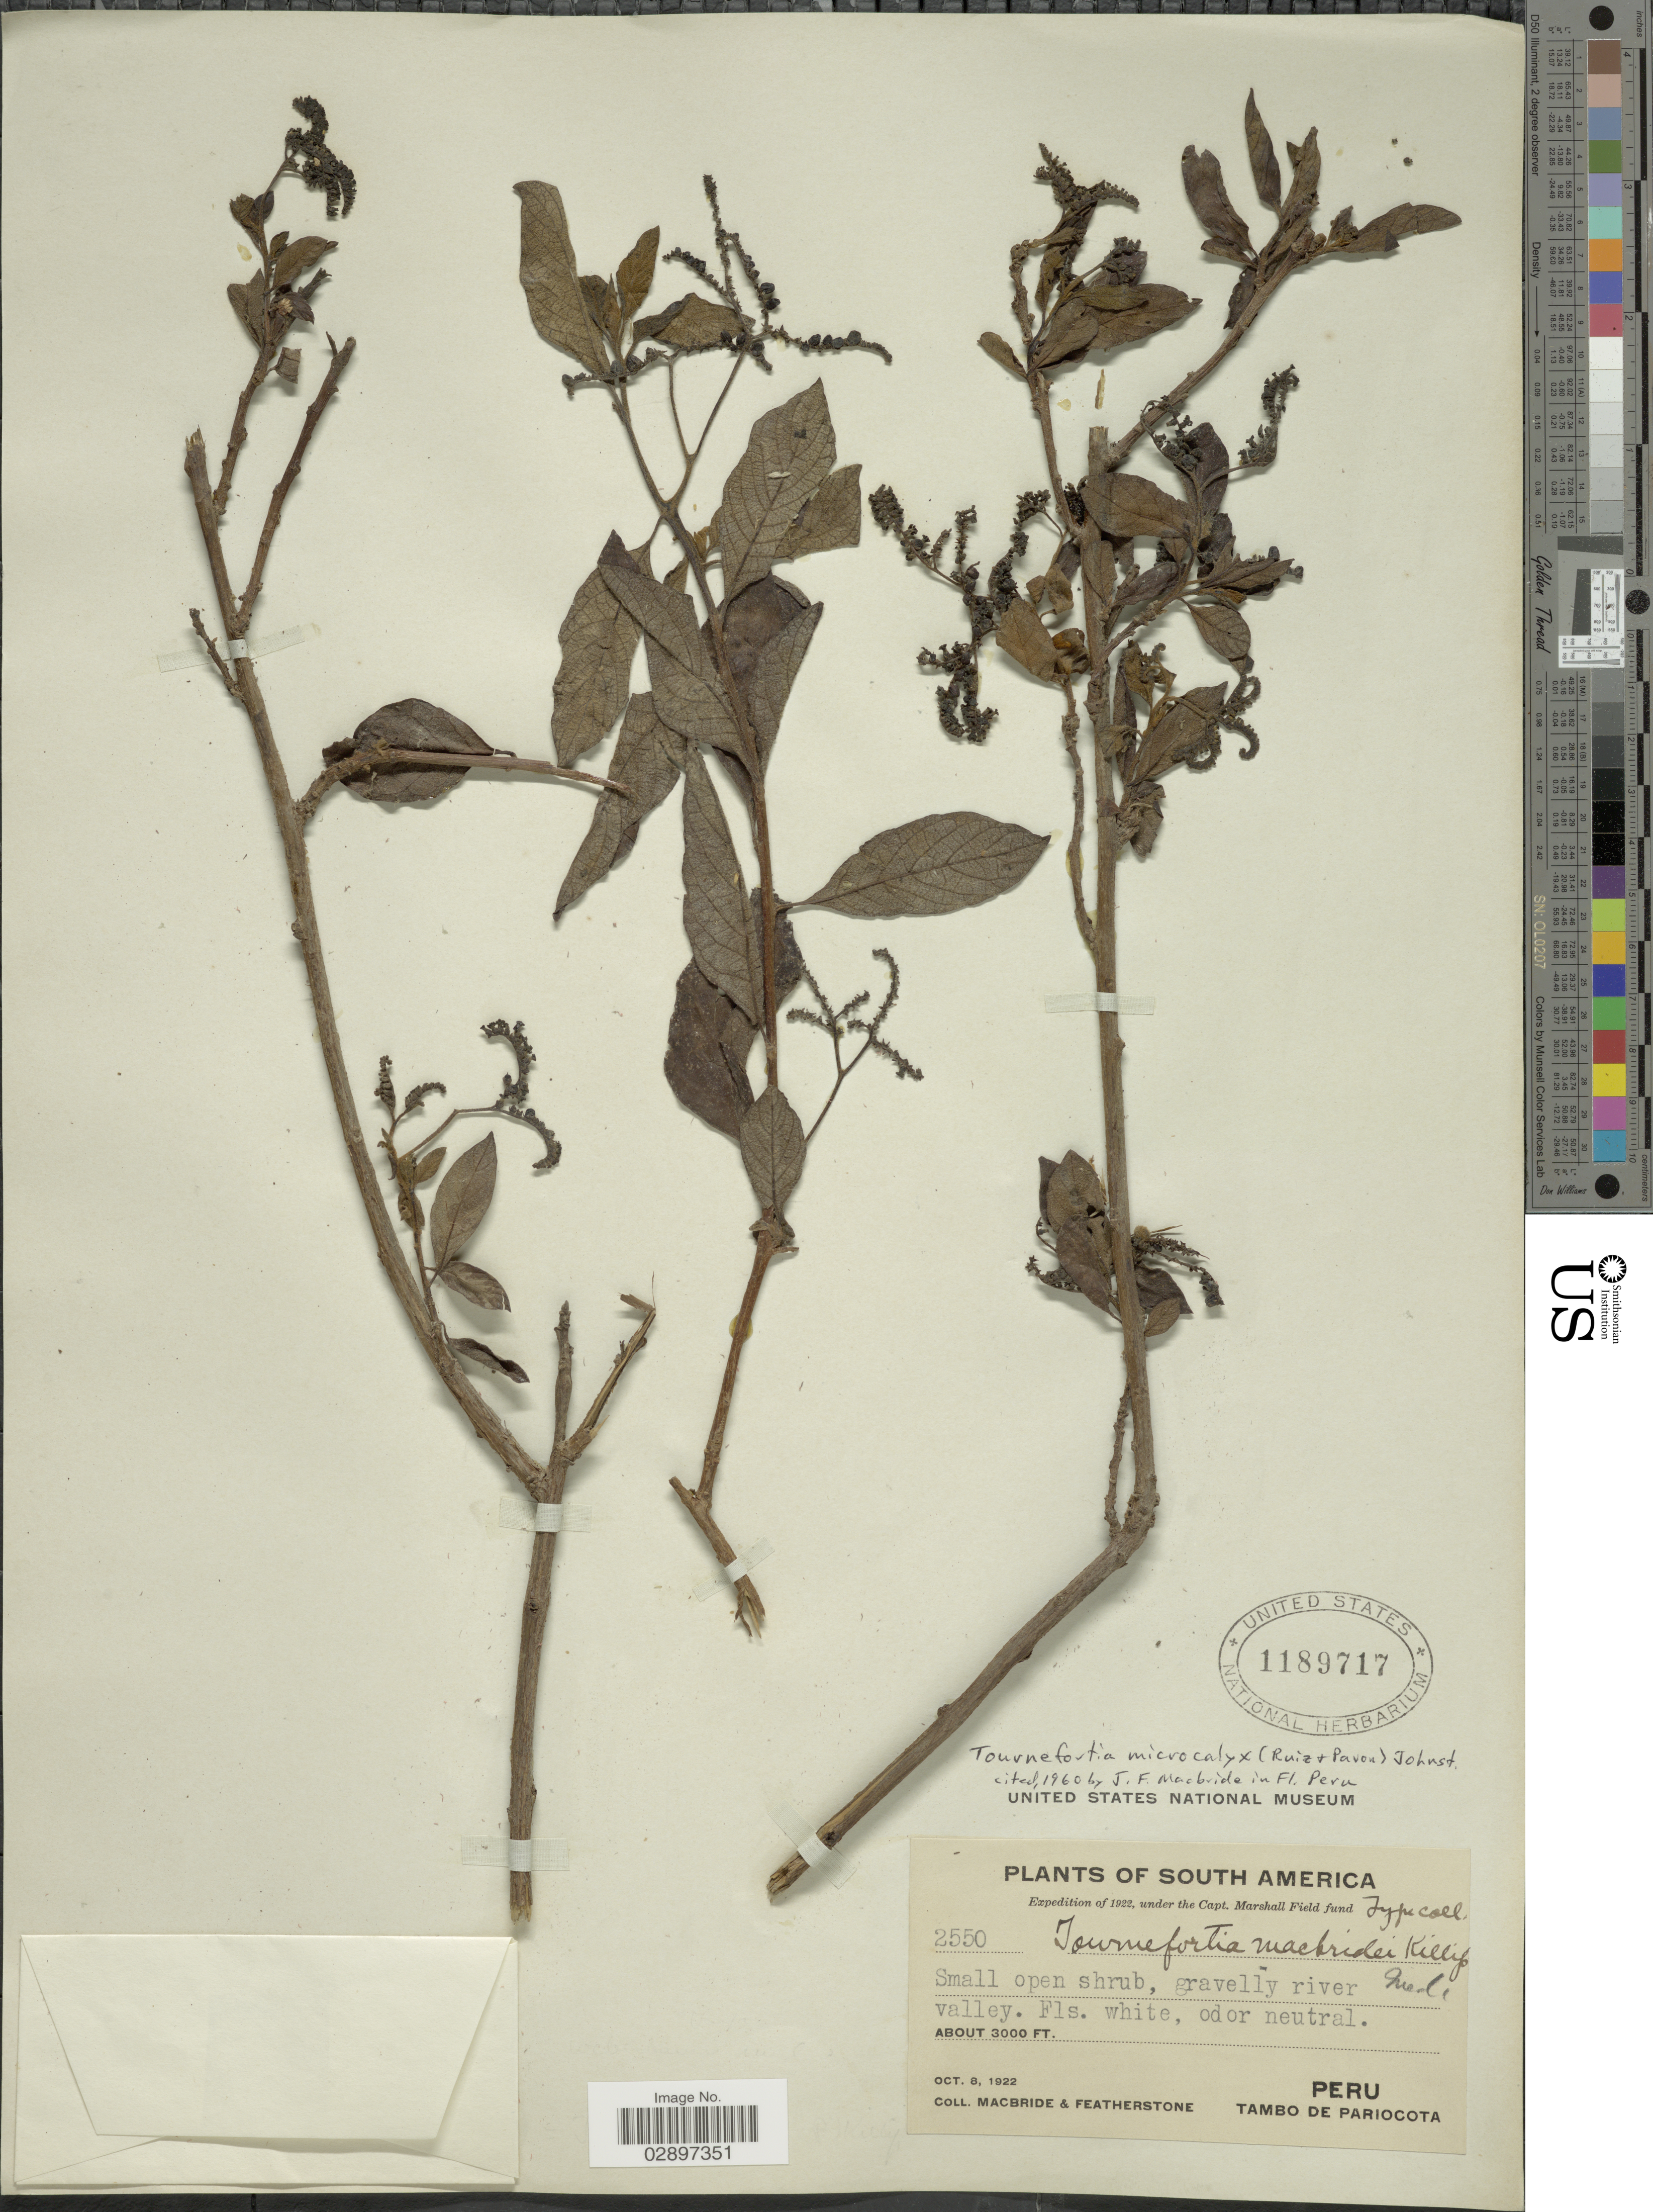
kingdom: Plantae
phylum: Tracheophyta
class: Magnoliopsida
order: Boraginales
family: Heliotropiaceae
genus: Tournefortia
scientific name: Tournefortia microcalyx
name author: (Ruiz & Pav.) I.M. Johnst.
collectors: Macbride, -- & -. Featherstone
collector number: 2550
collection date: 1922-10-08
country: Peru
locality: Small open shrub, gravelly river valley. Tambo de Pariocota.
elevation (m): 914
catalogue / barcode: US 1189717